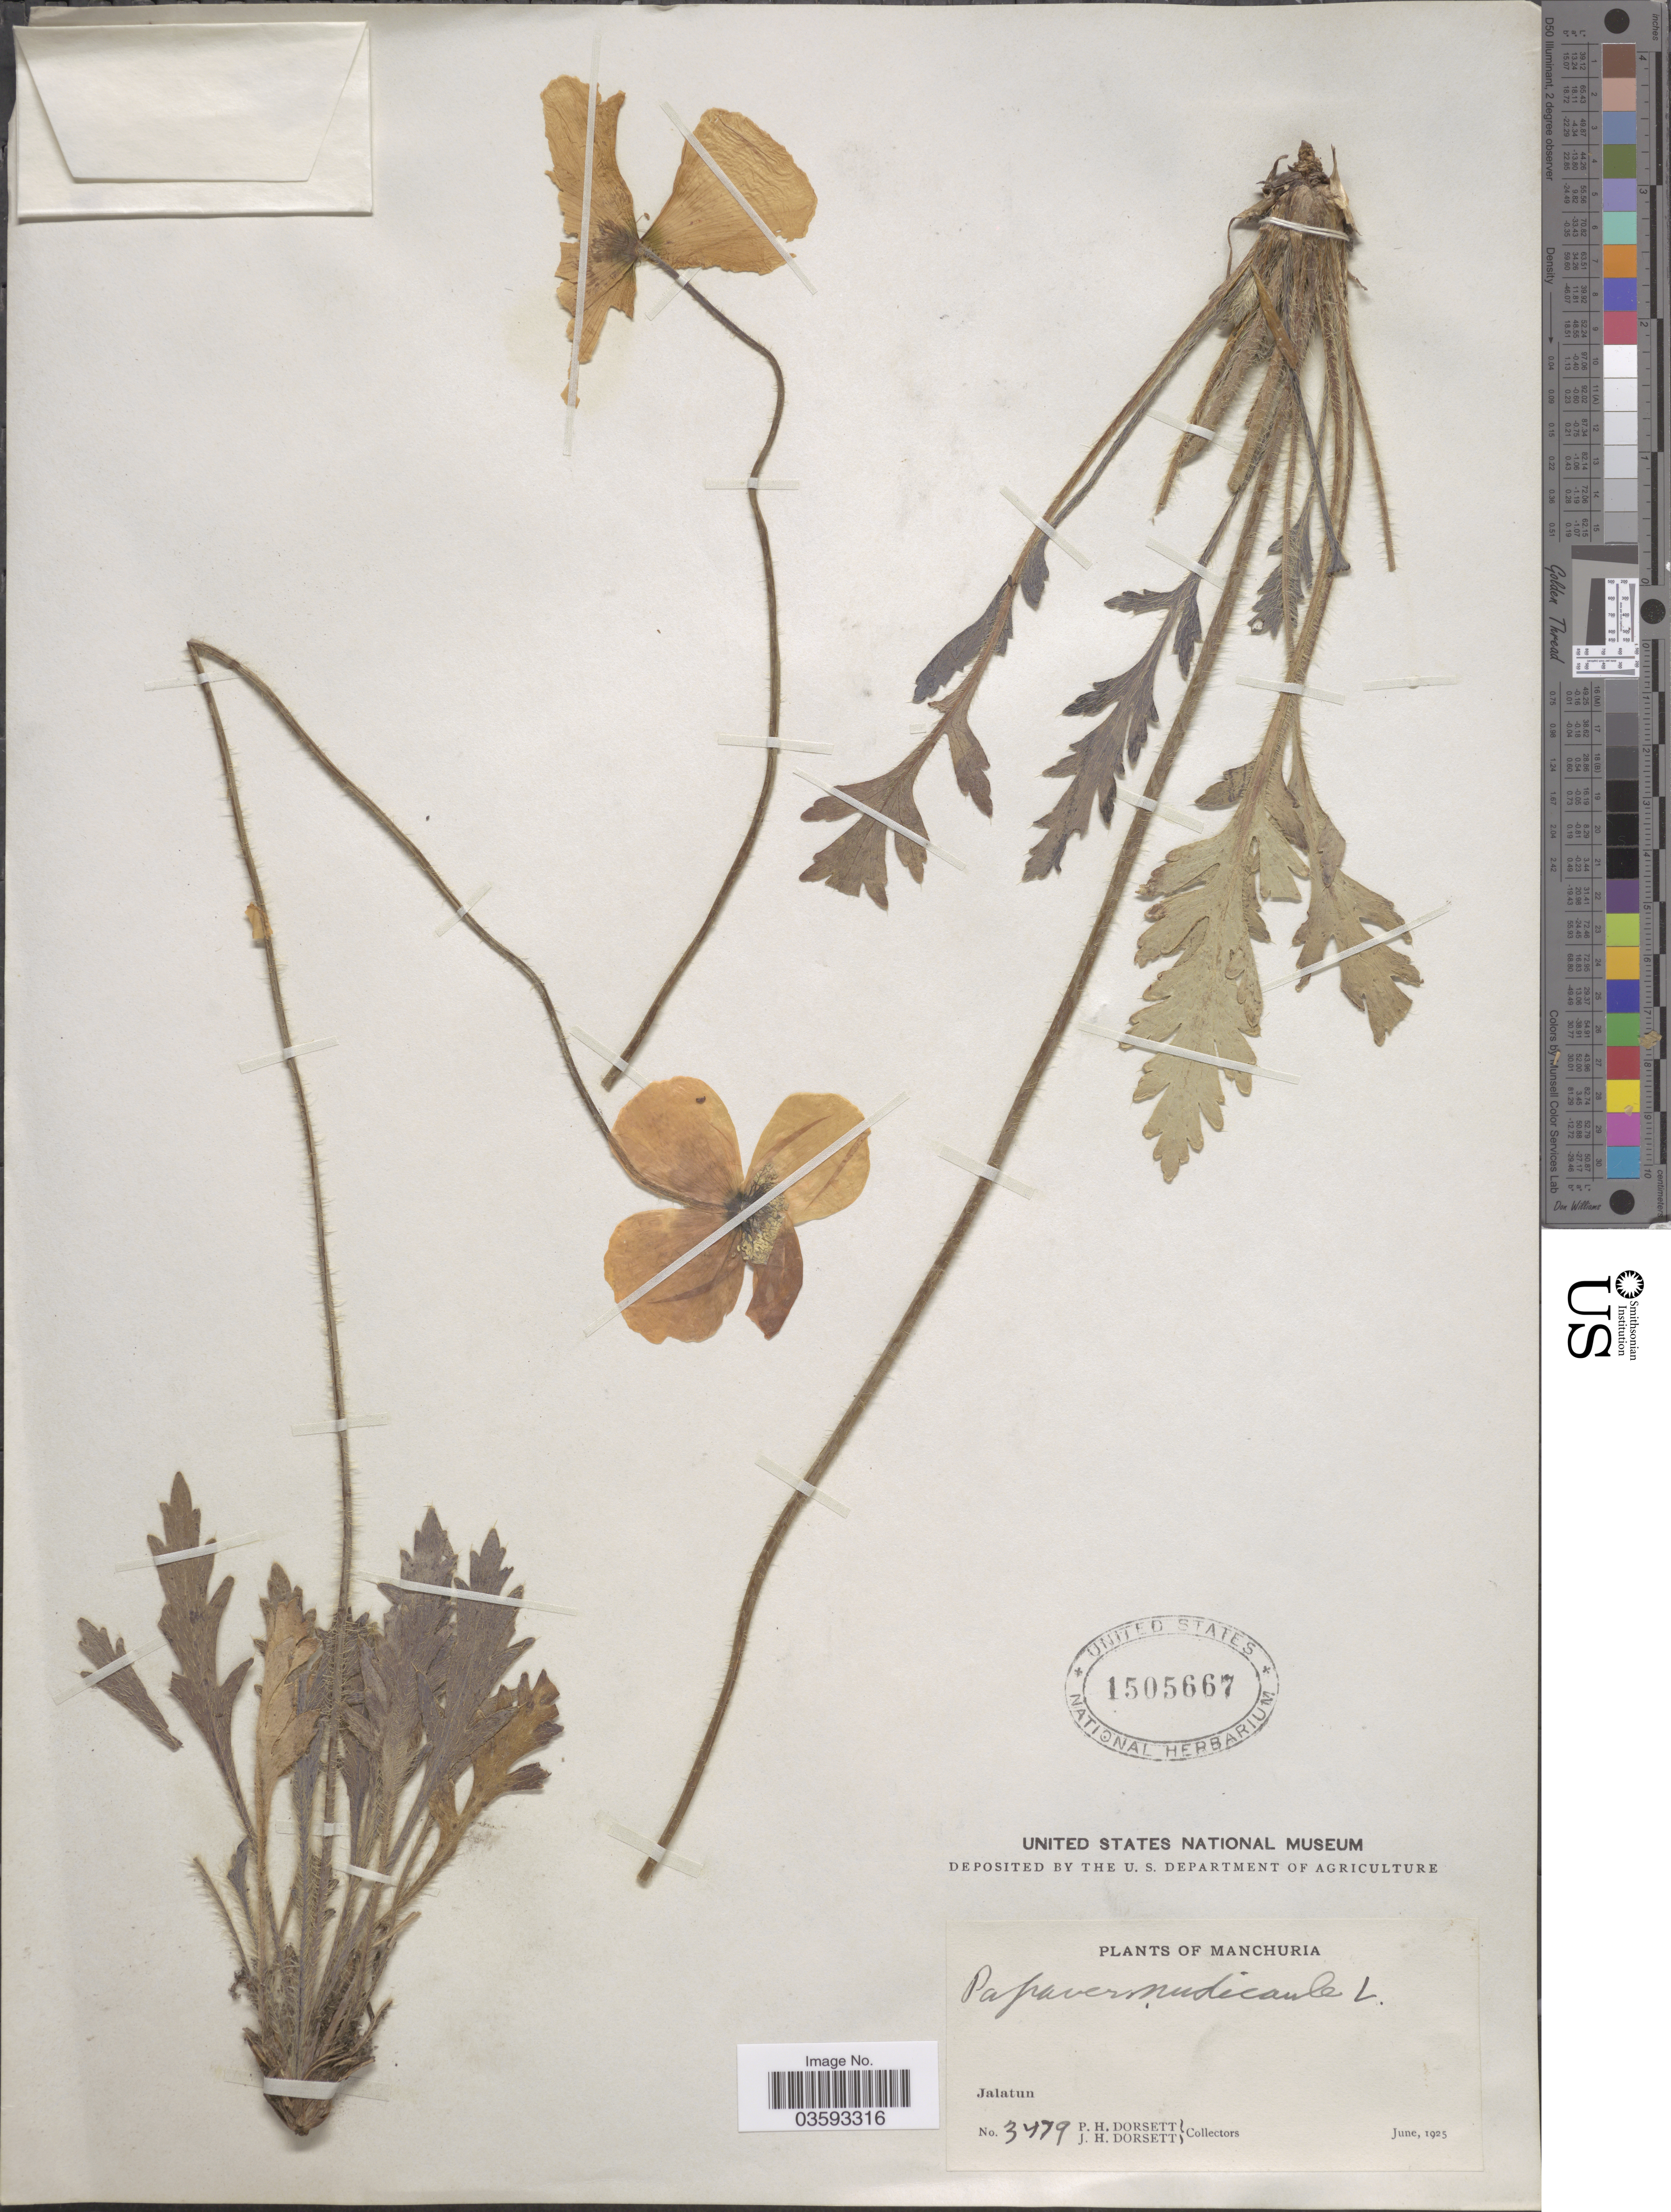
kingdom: Plantae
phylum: Tracheophyta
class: Magnoliopsida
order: Ranunculales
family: Papaveraceae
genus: Papaver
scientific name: Papaver nudicaule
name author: L.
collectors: P. H. Dorsett & J. Dorsett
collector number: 3479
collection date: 1925-06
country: China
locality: Manchuria. Jalatun.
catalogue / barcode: US 1505667